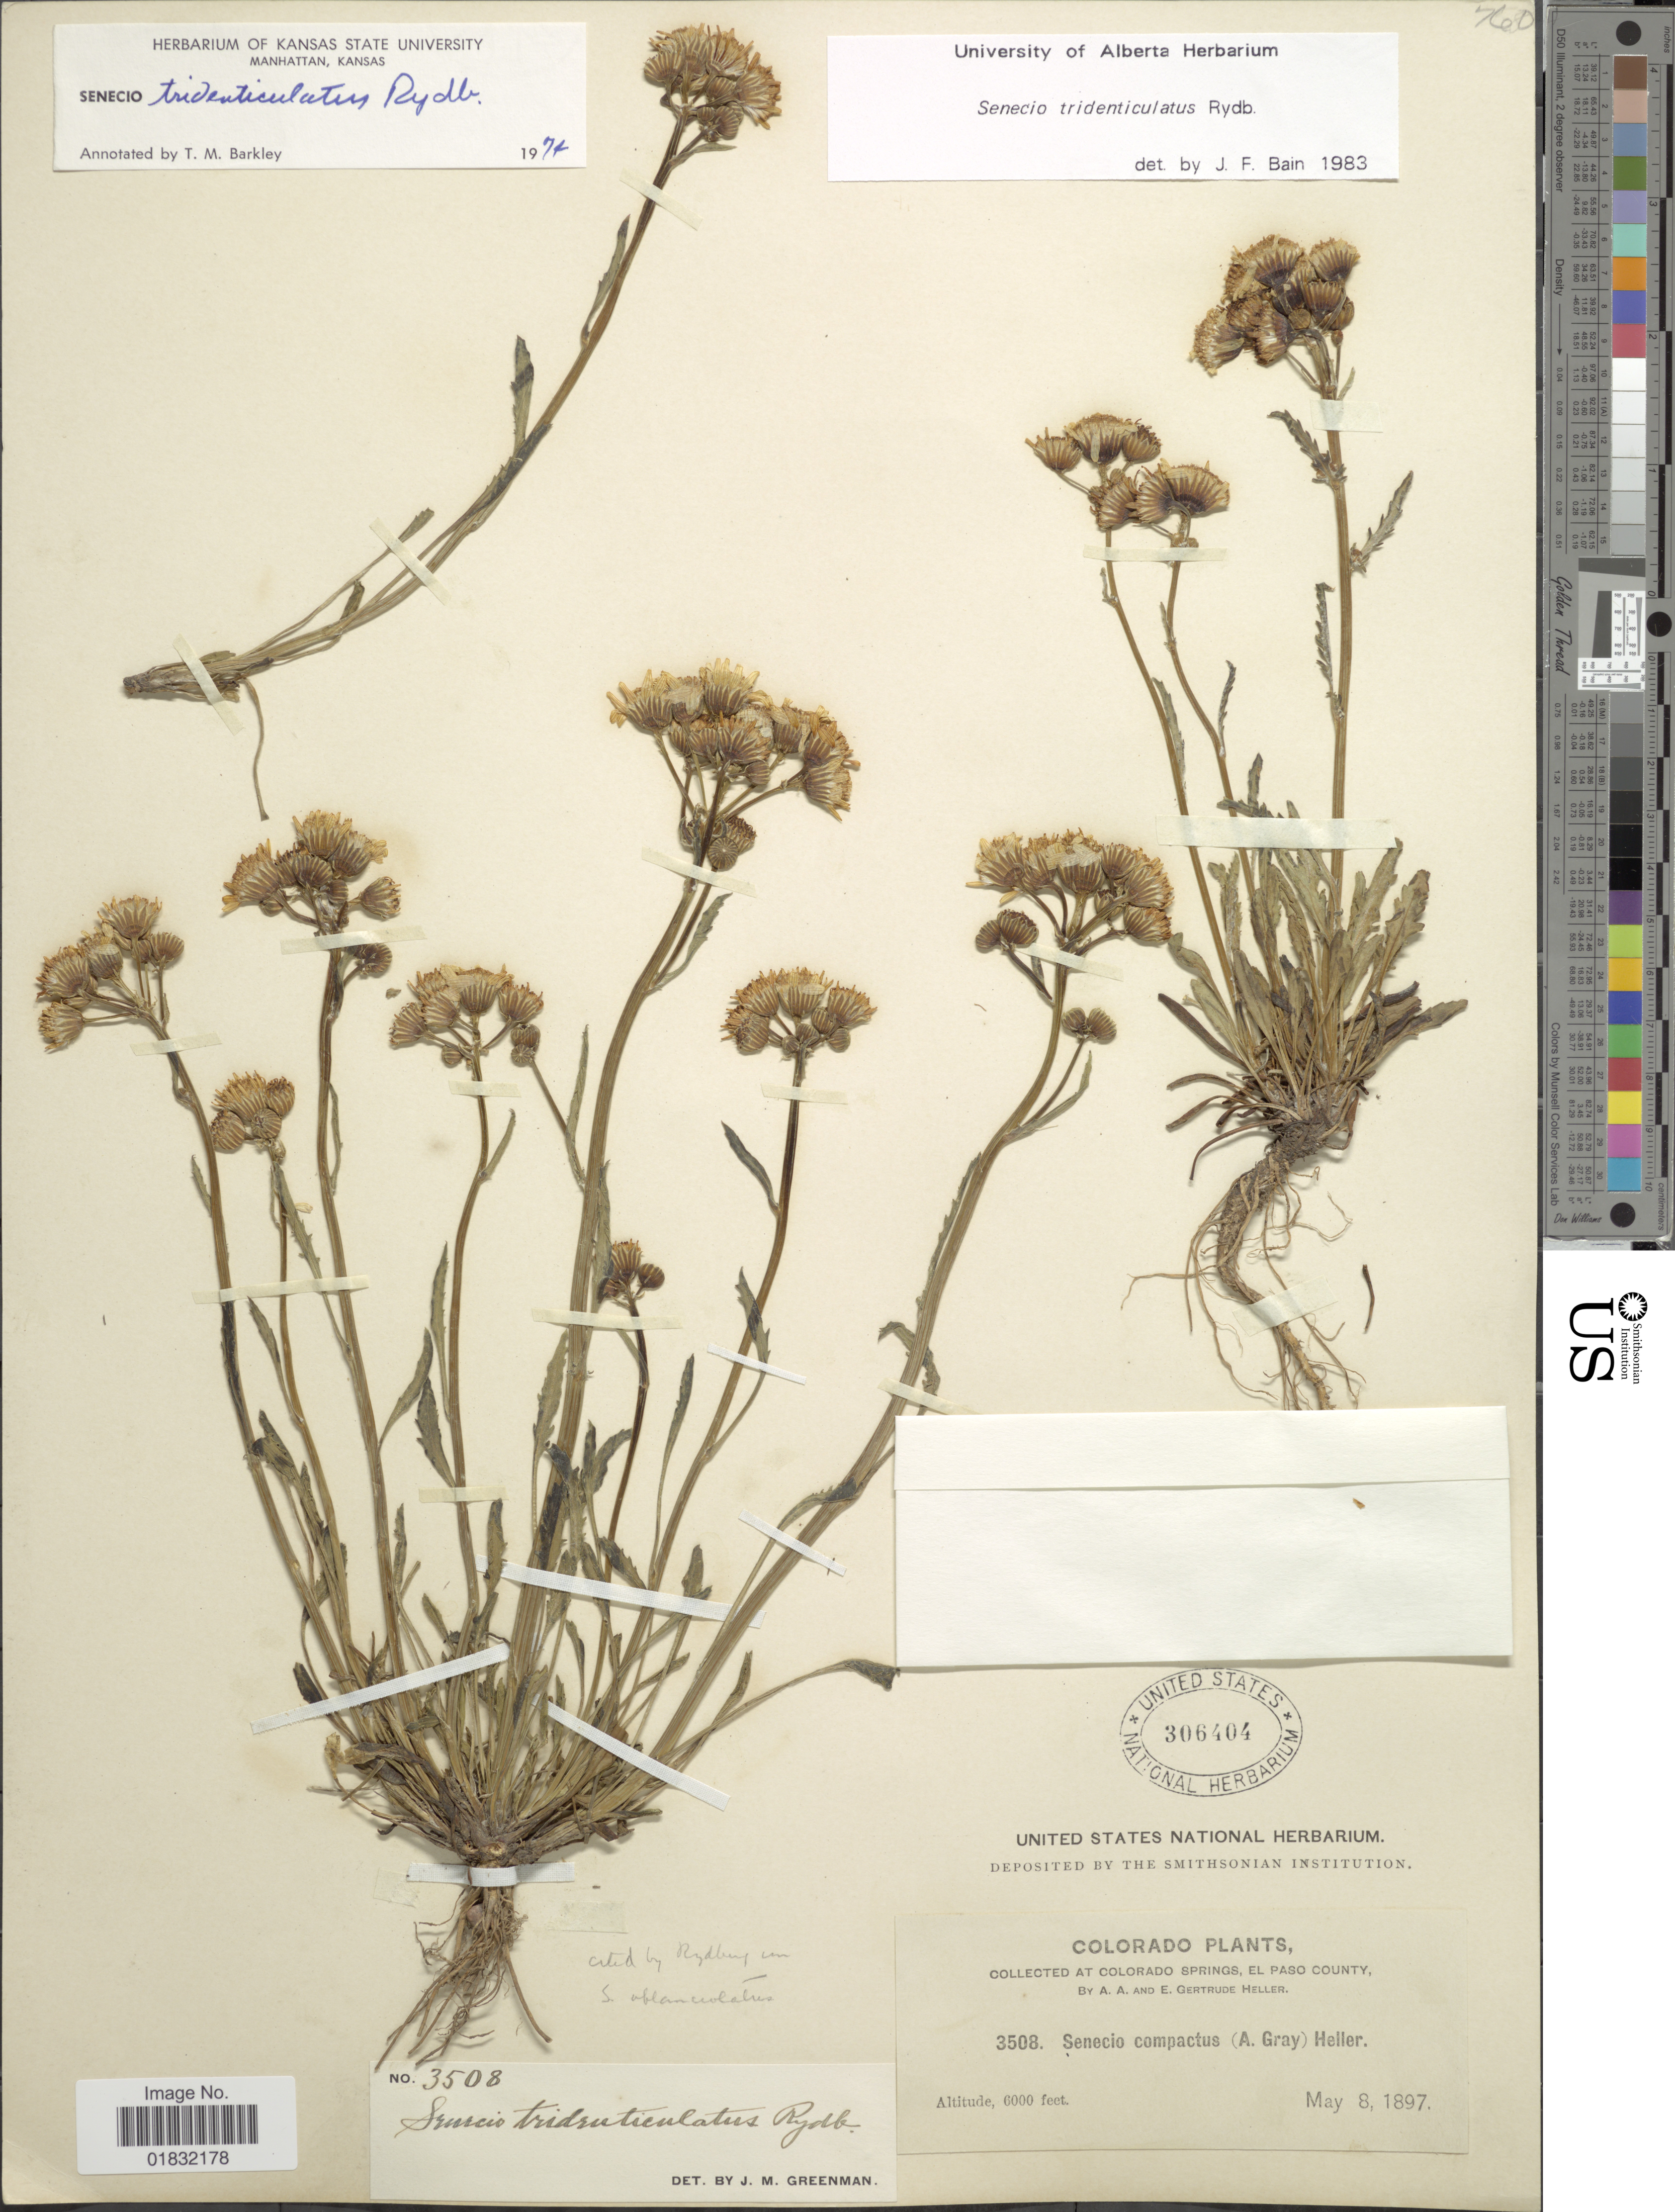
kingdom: Plantae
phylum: Tracheophyta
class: Magnoliopsida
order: Asterales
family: Asteraceae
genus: Packera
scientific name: Packera tridenticulata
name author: (Rydb.) W.A. Weber & Á. Löve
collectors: A. A. Heller & E. G. Heller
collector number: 3508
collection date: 1897-05-08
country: United States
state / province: Colorado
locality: At Colorado Springs, El Paso County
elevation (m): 1829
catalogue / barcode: US 306404